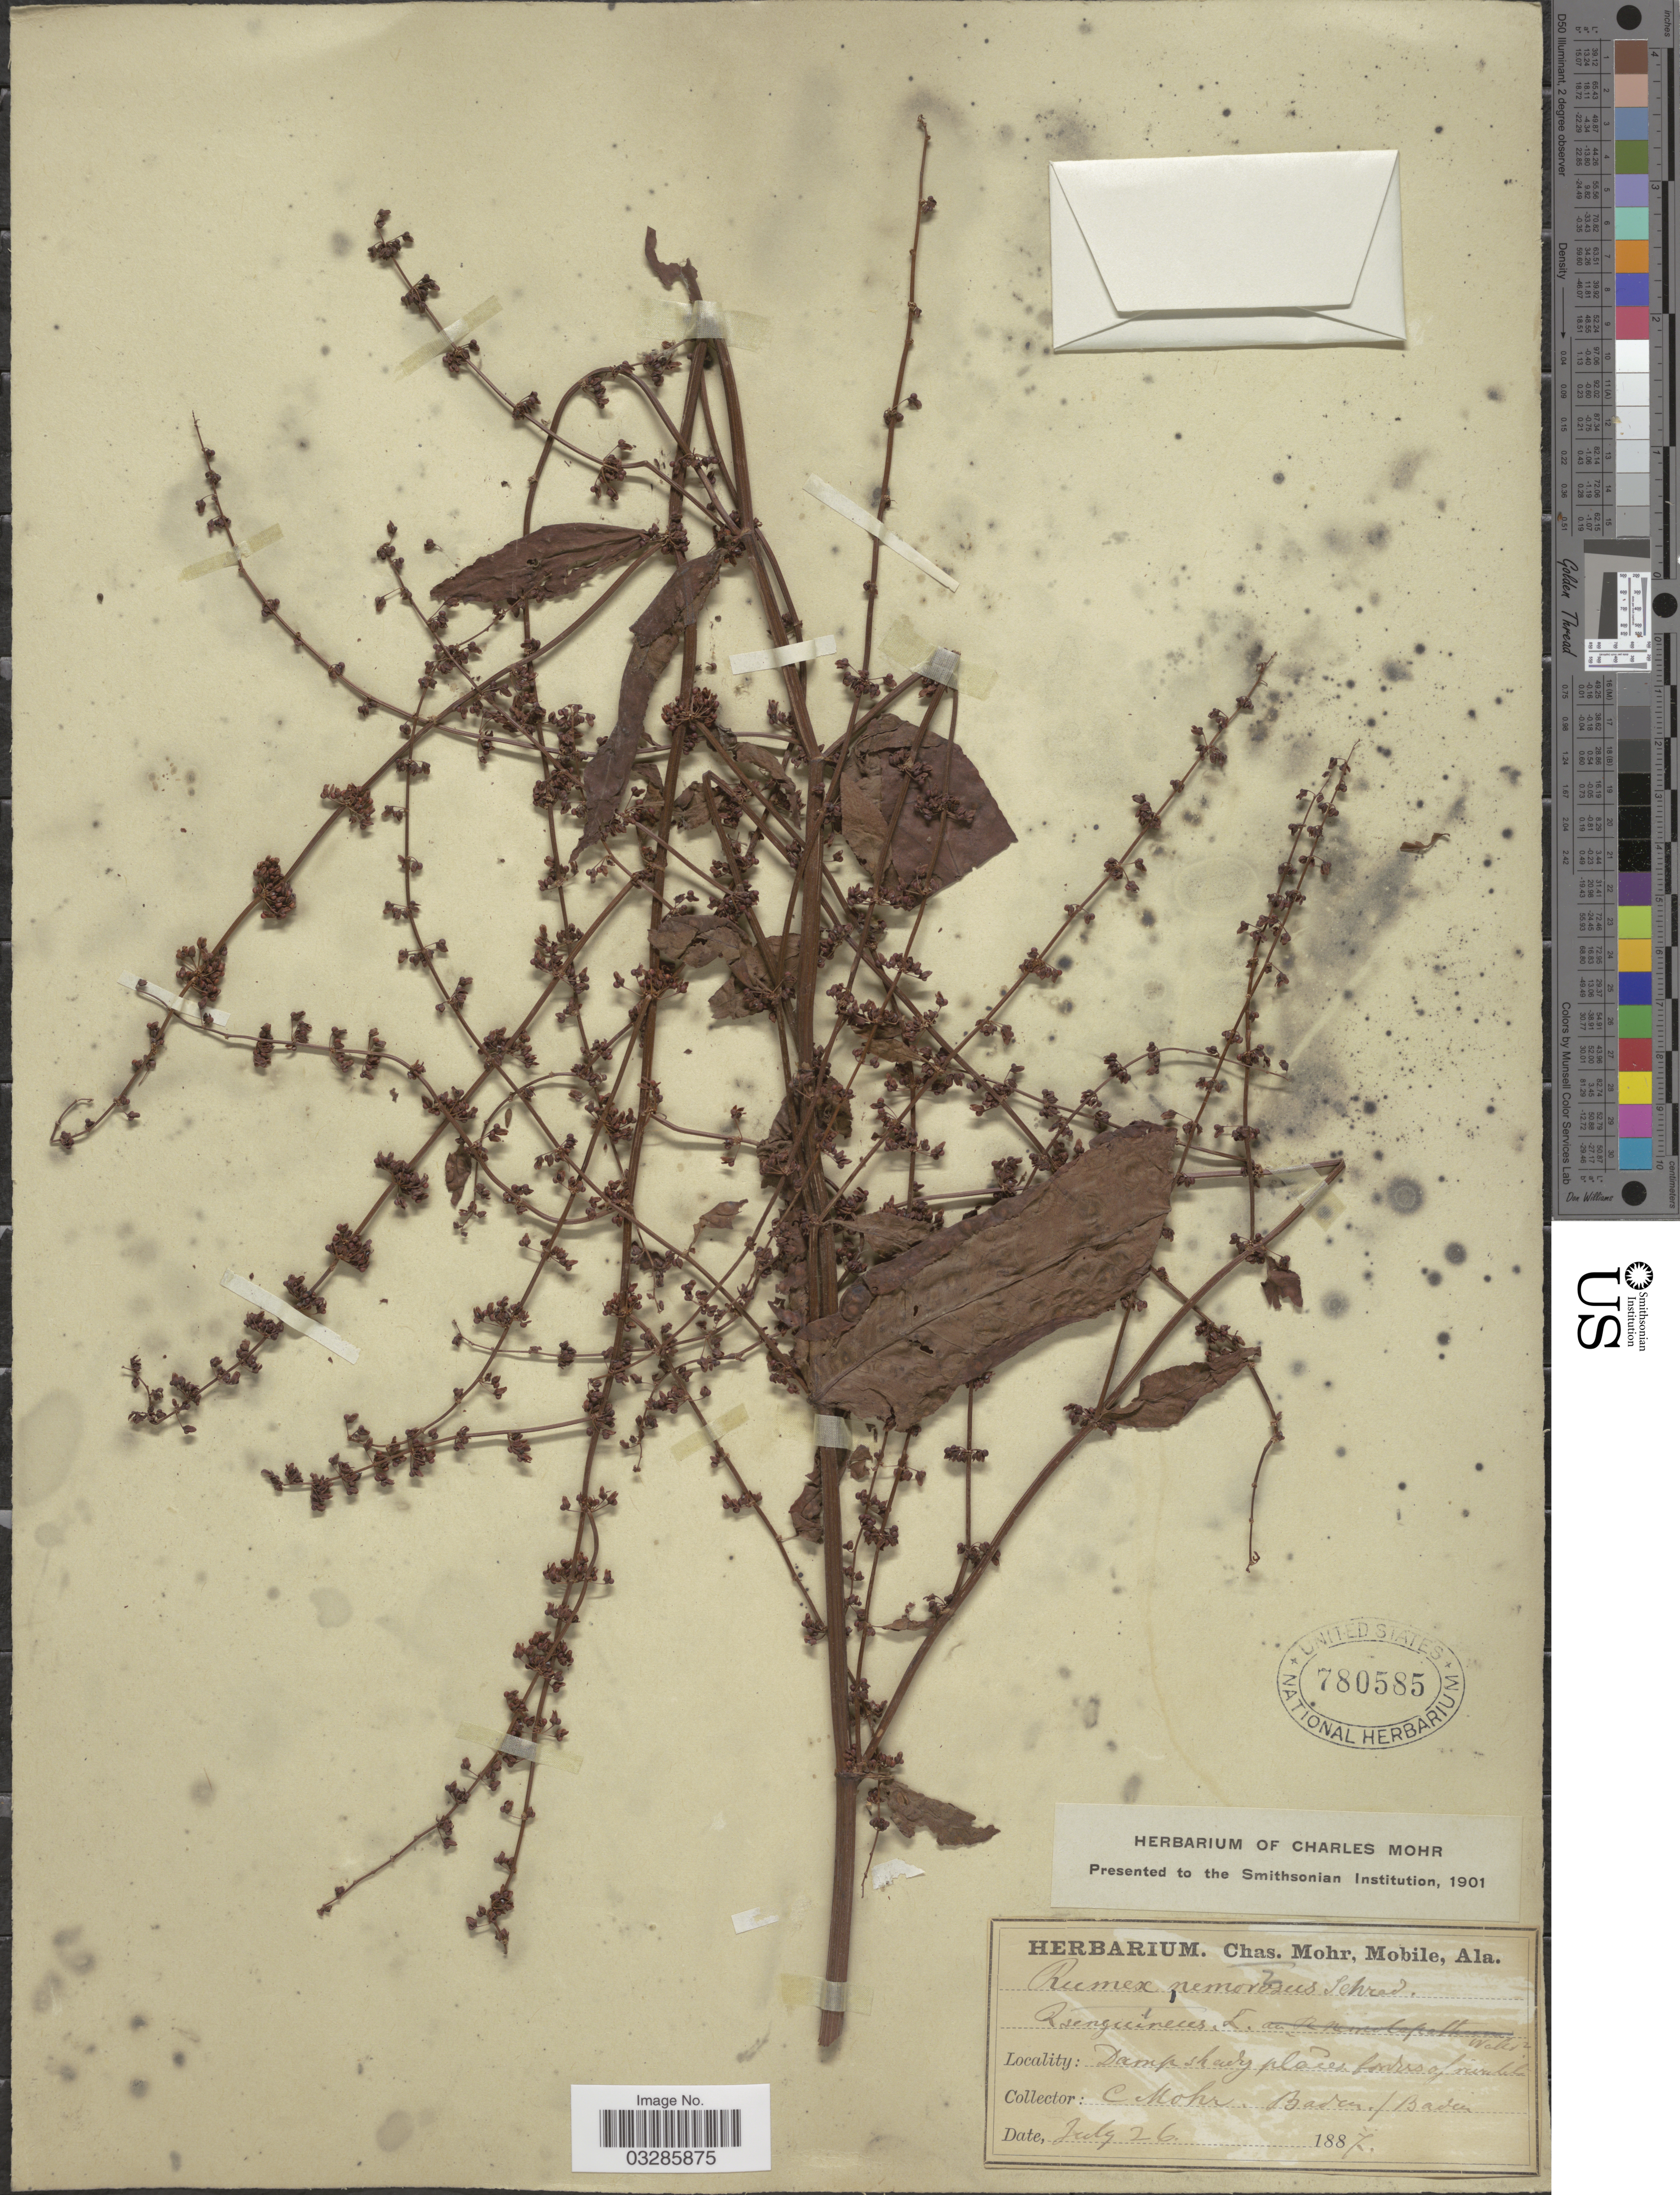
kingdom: Plantae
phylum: Tracheophyta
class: Magnoliopsida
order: Caryophyllales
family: Polygonaceae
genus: Rumex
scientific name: Rumex sanguineus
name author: L.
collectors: Mohr, C. T. (herbarium)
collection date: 1887-07-26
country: Germany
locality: Damp shady places borders of rivulets. Baden.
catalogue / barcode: US 780585